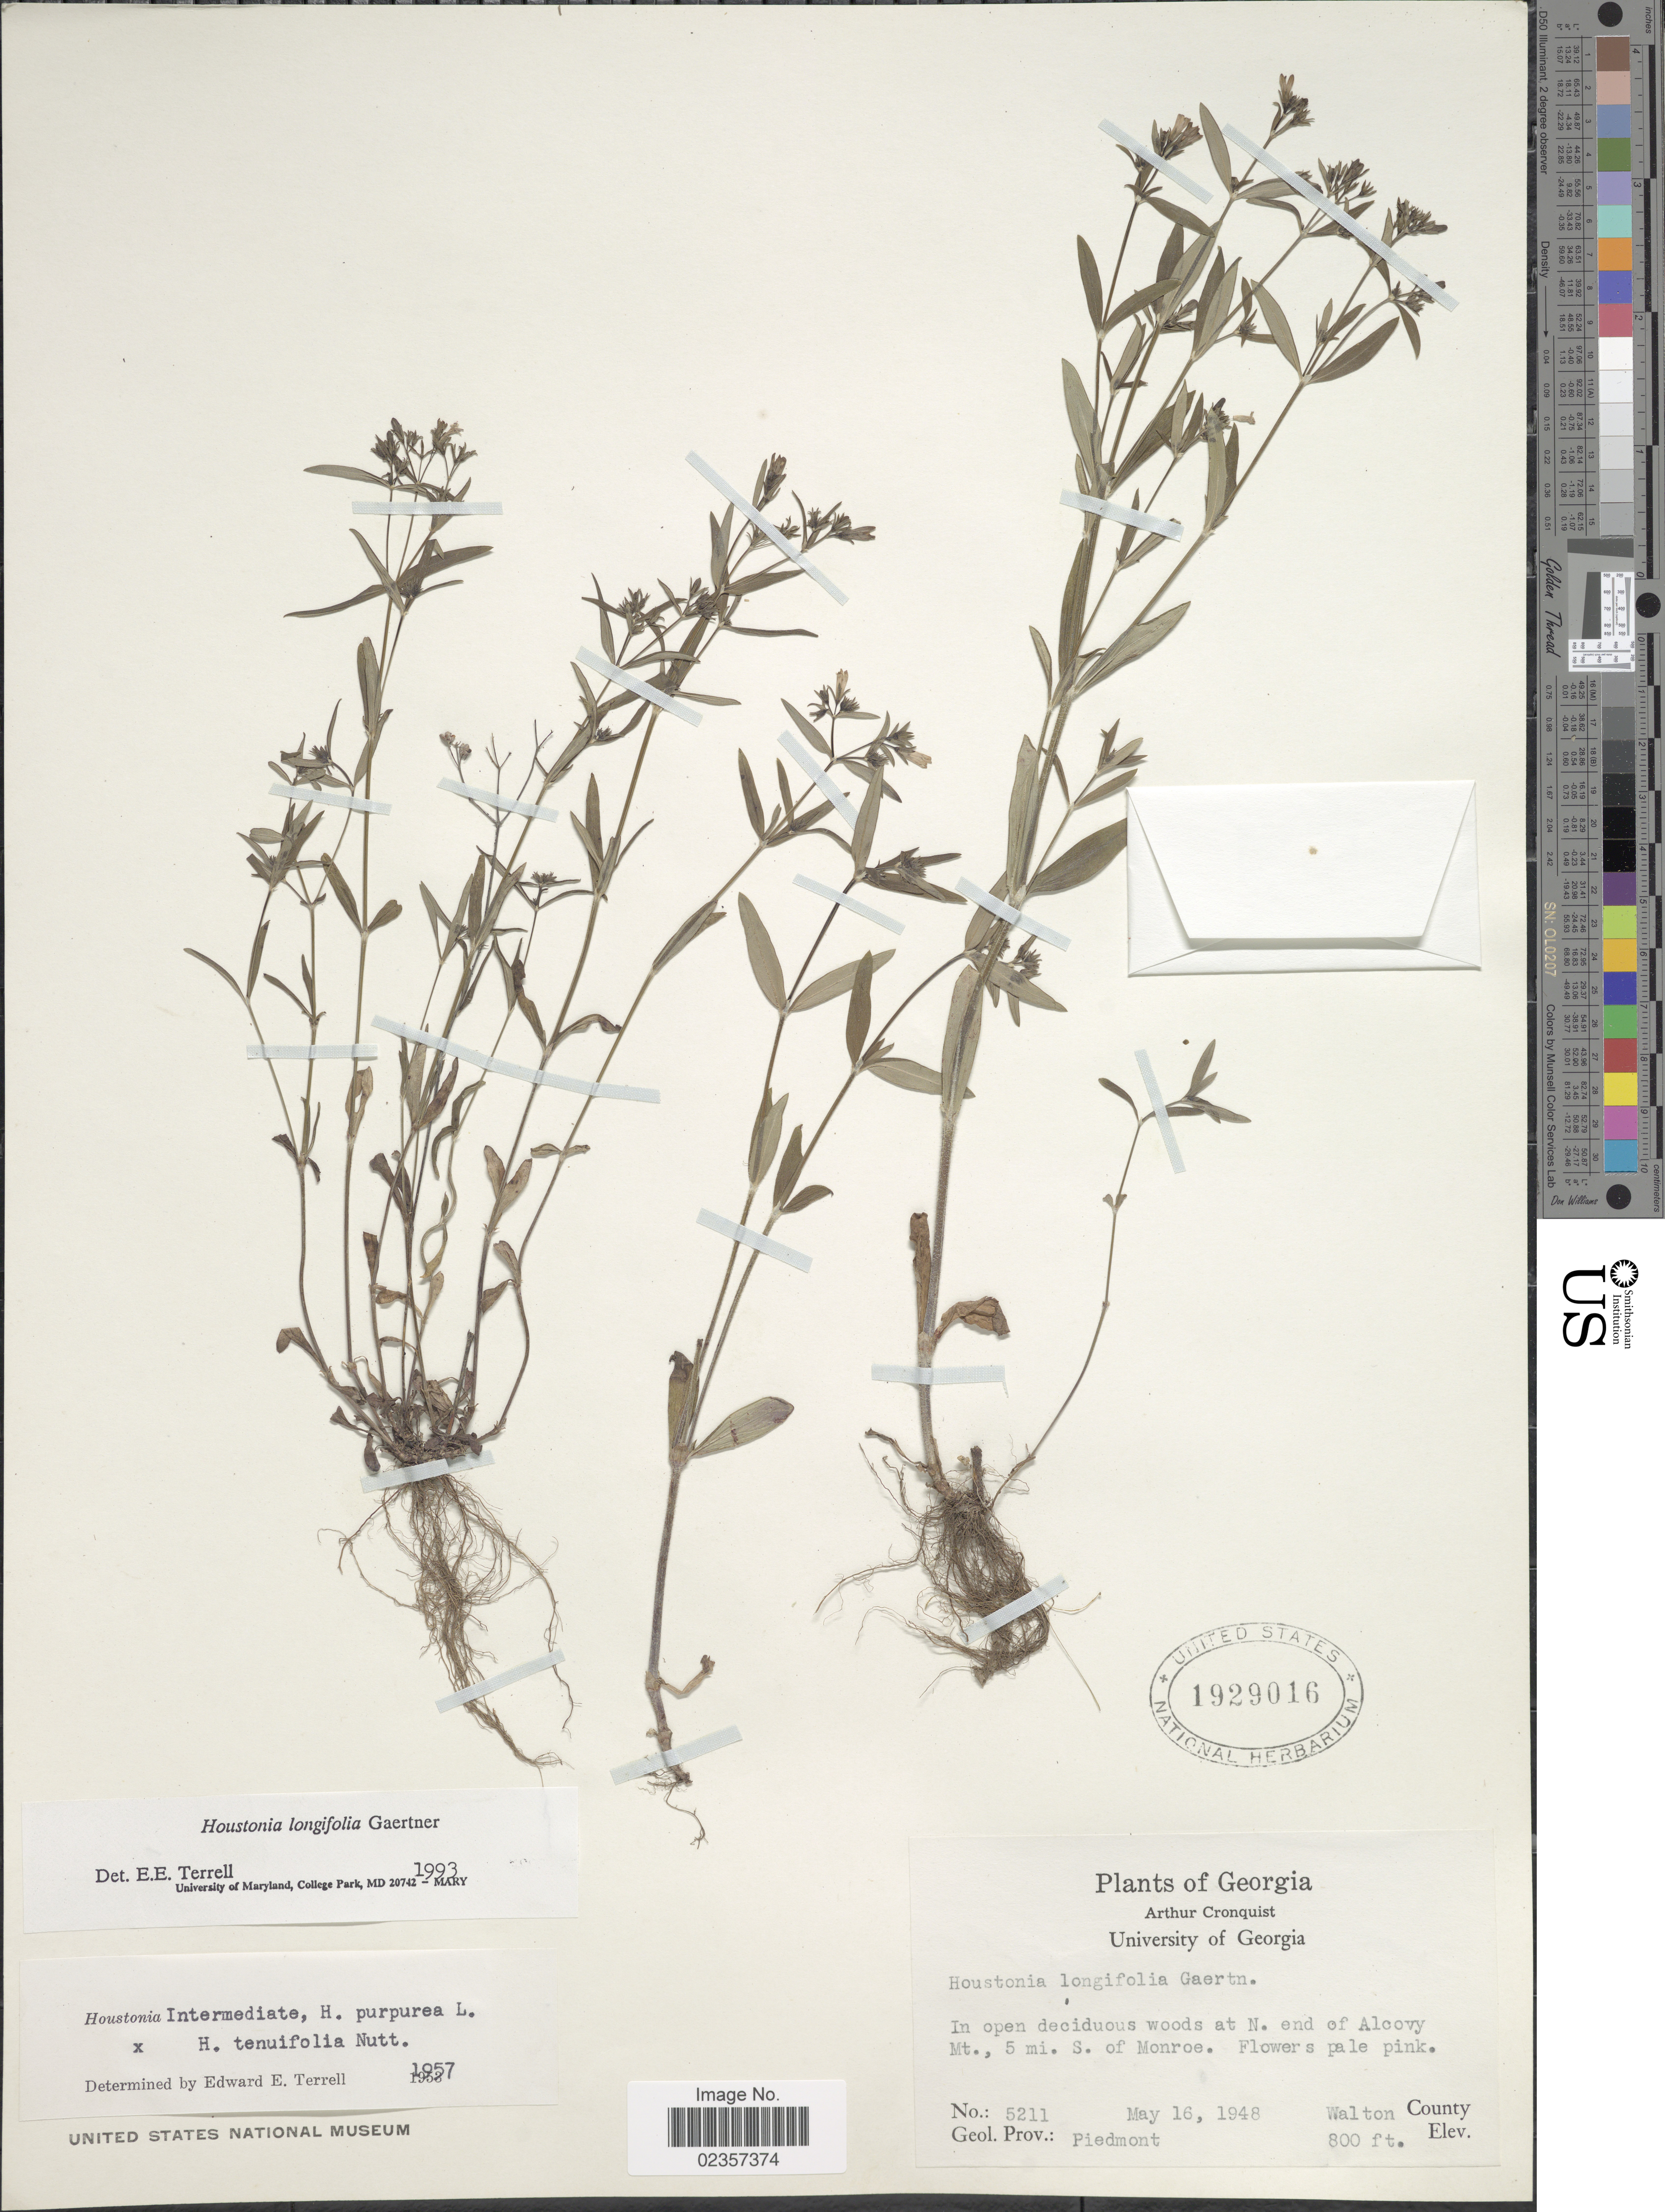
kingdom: Plantae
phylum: Tracheophyta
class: Magnoliopsida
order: Gentianales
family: Rubiaceae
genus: Houstonia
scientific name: Houstonia longifolia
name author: Gaertn.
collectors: A. J. Cronquist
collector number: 5211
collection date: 1948-05-16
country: United States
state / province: Georgia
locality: In open deciduous woods at N. end of Alcovy Mt., 5 mi. S. of Monroe. Geol. Prov.: Piedmont, Walton County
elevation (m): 244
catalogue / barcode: US 1929016